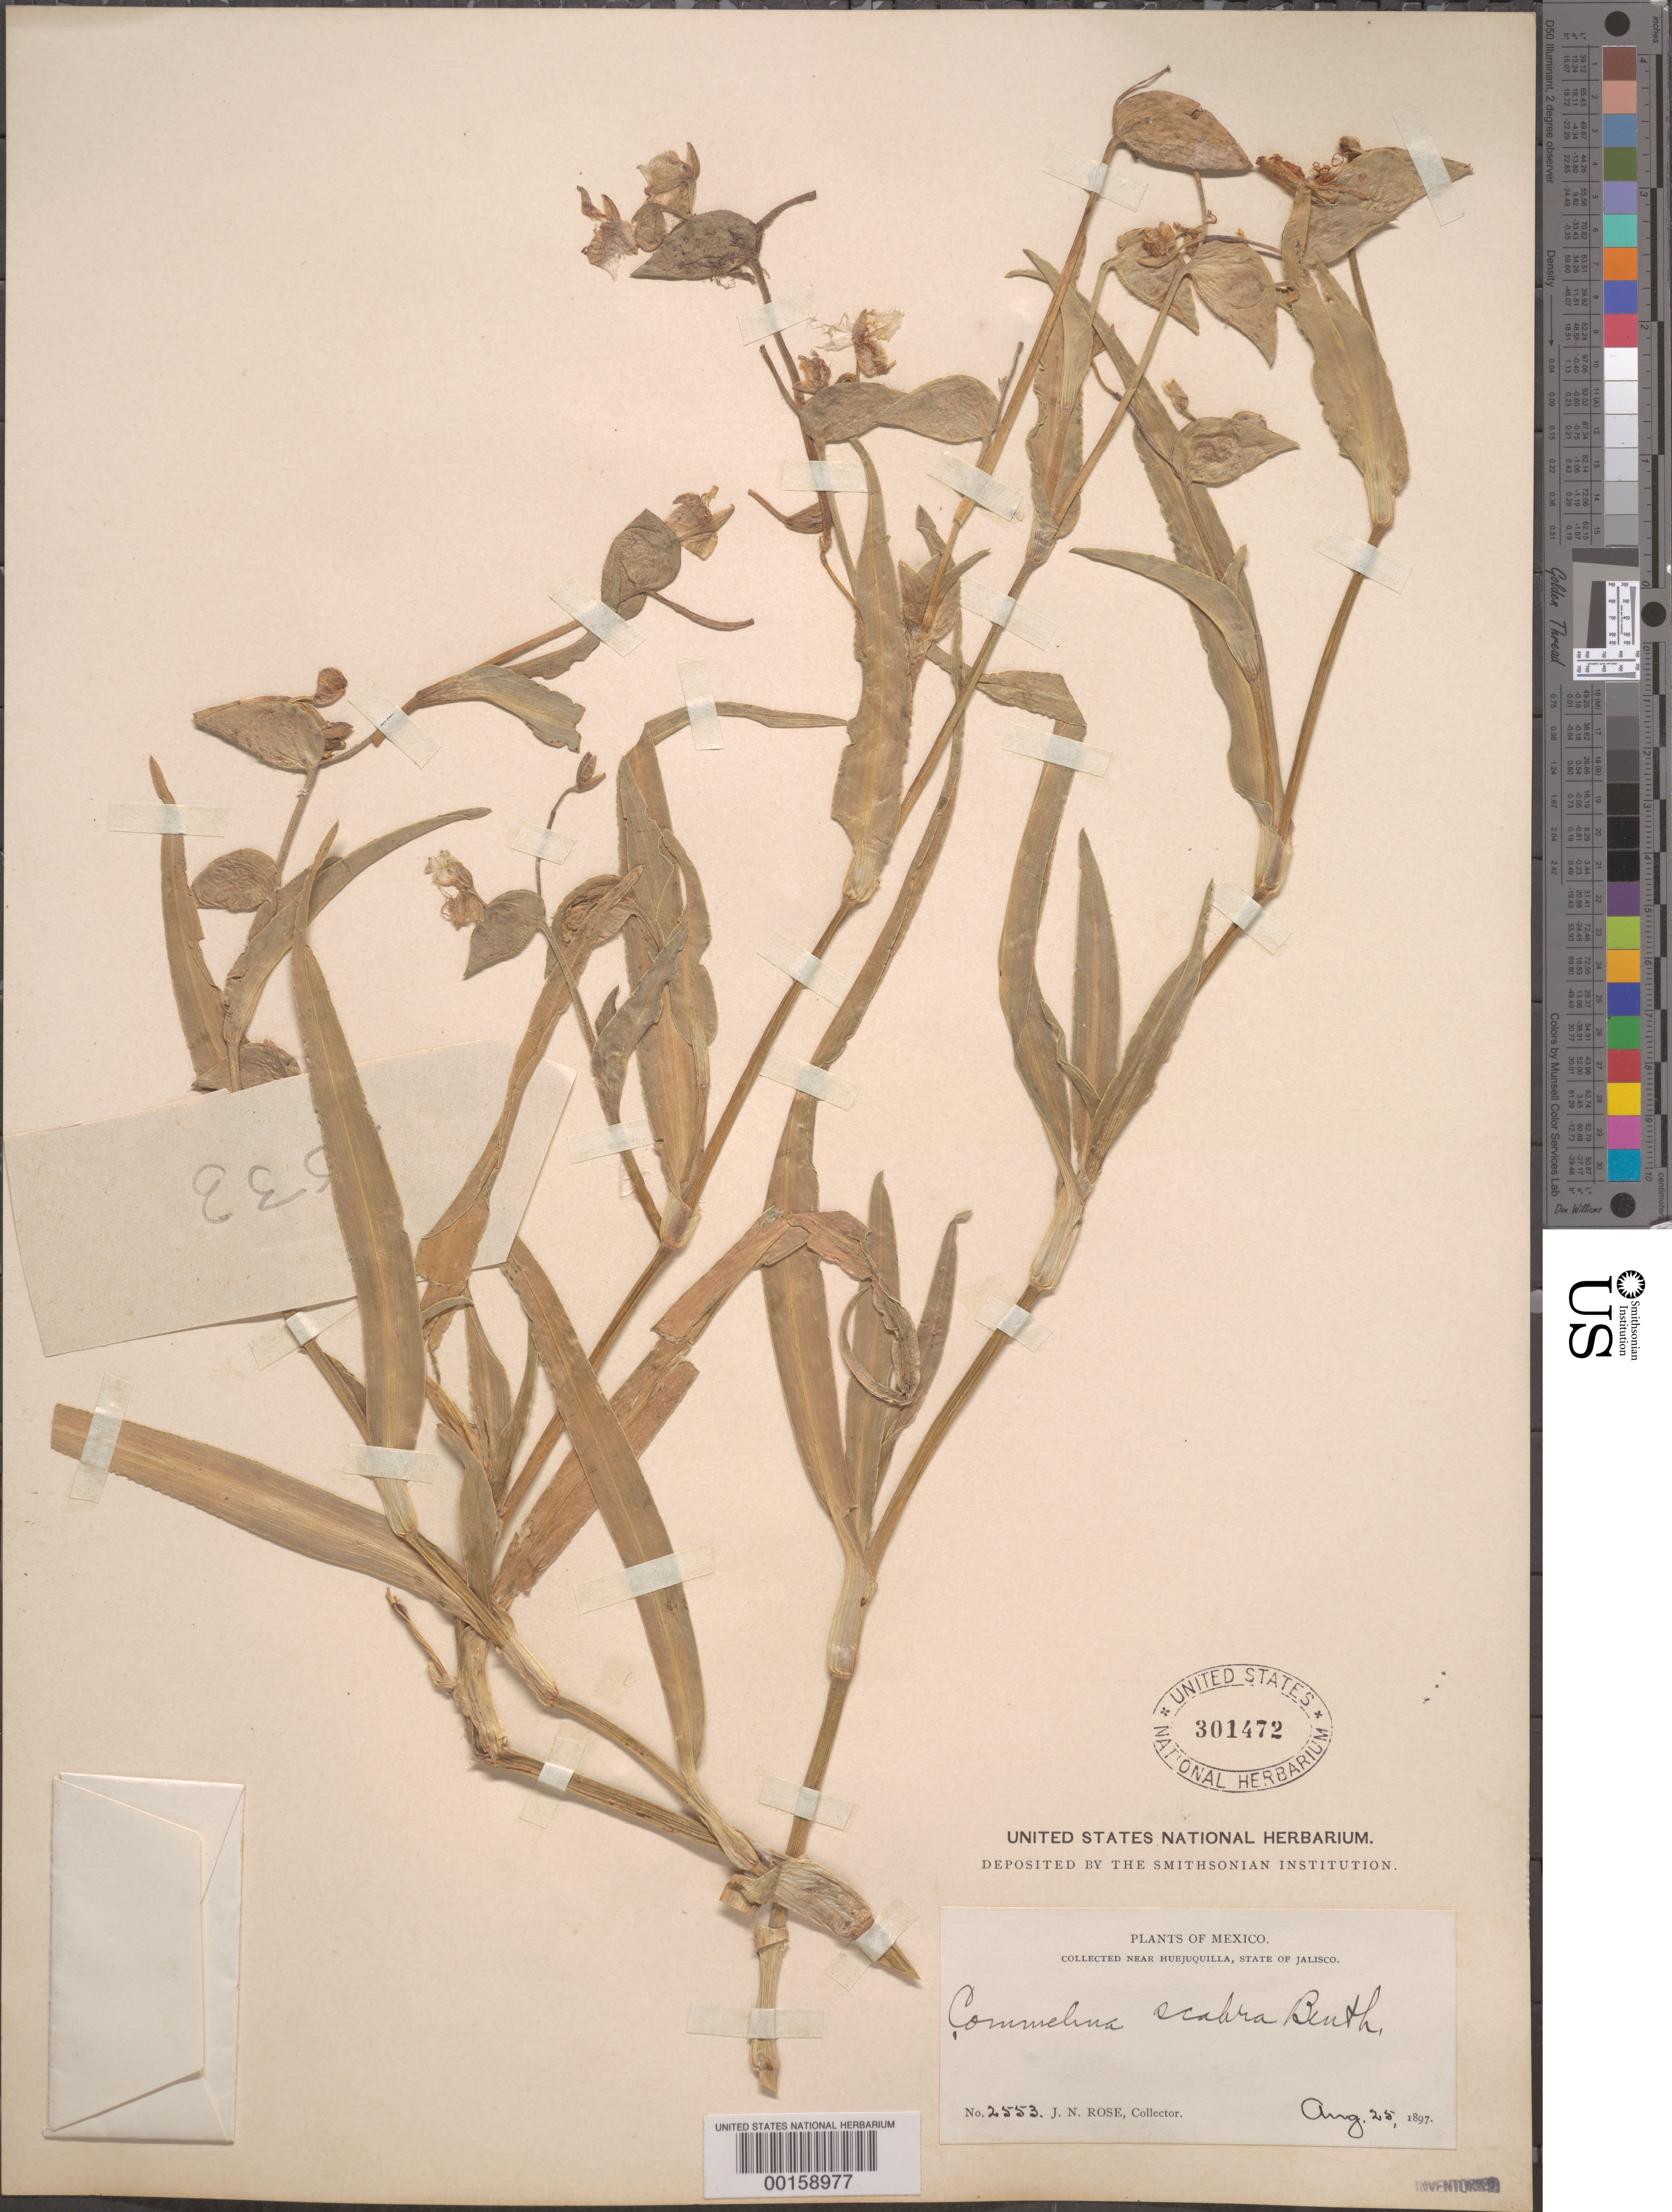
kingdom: Plantae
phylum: Tracheophyta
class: Liliopsida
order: Commelinales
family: Commelinaceae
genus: Commelina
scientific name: Commelina scabra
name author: Benth.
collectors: J. N. Rose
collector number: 2553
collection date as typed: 25 Aug 1897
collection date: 1897-08-25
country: Mexico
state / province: Jalisco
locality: Huejuquilla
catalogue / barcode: US 301472